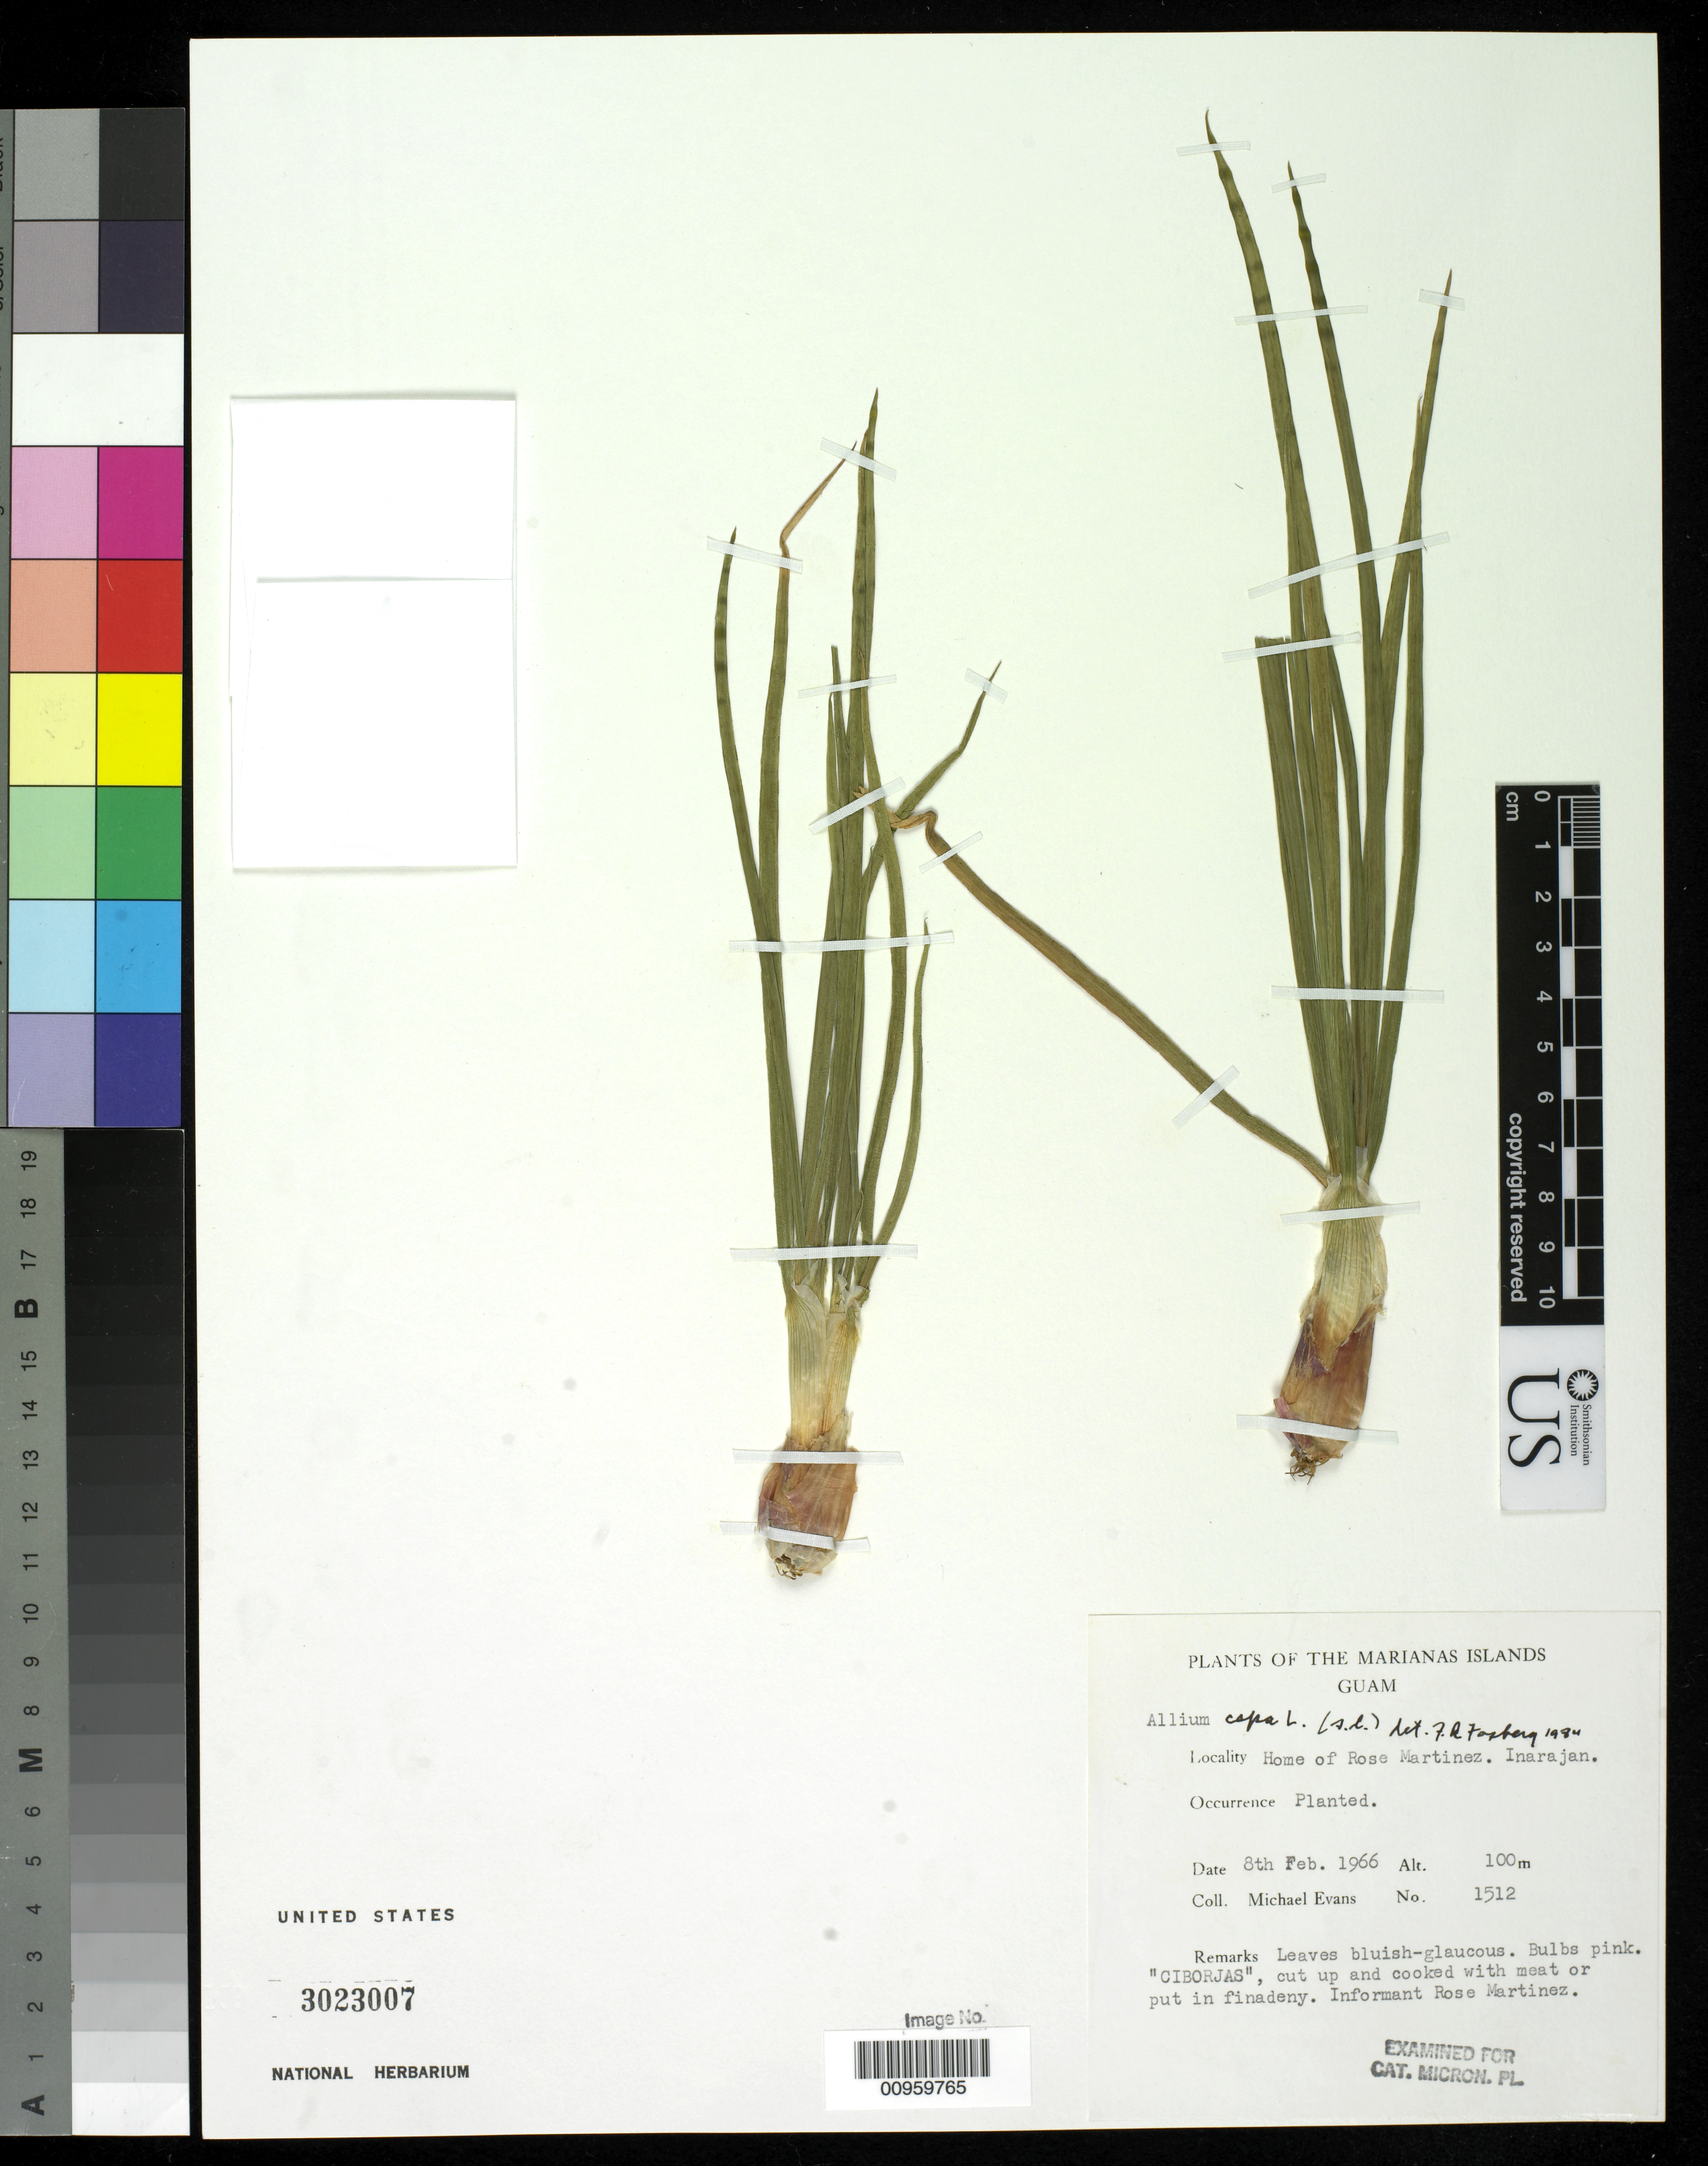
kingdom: Plantae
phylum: Tracheophyta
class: Liliopsida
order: Asparagales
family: Amaryllidaceae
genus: Allium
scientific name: Allium cepa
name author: L.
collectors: M. Evans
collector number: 1512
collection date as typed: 08 Feb 1966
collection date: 1966-02-08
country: Guam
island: Guam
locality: Inarajan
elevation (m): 100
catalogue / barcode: US 3023007